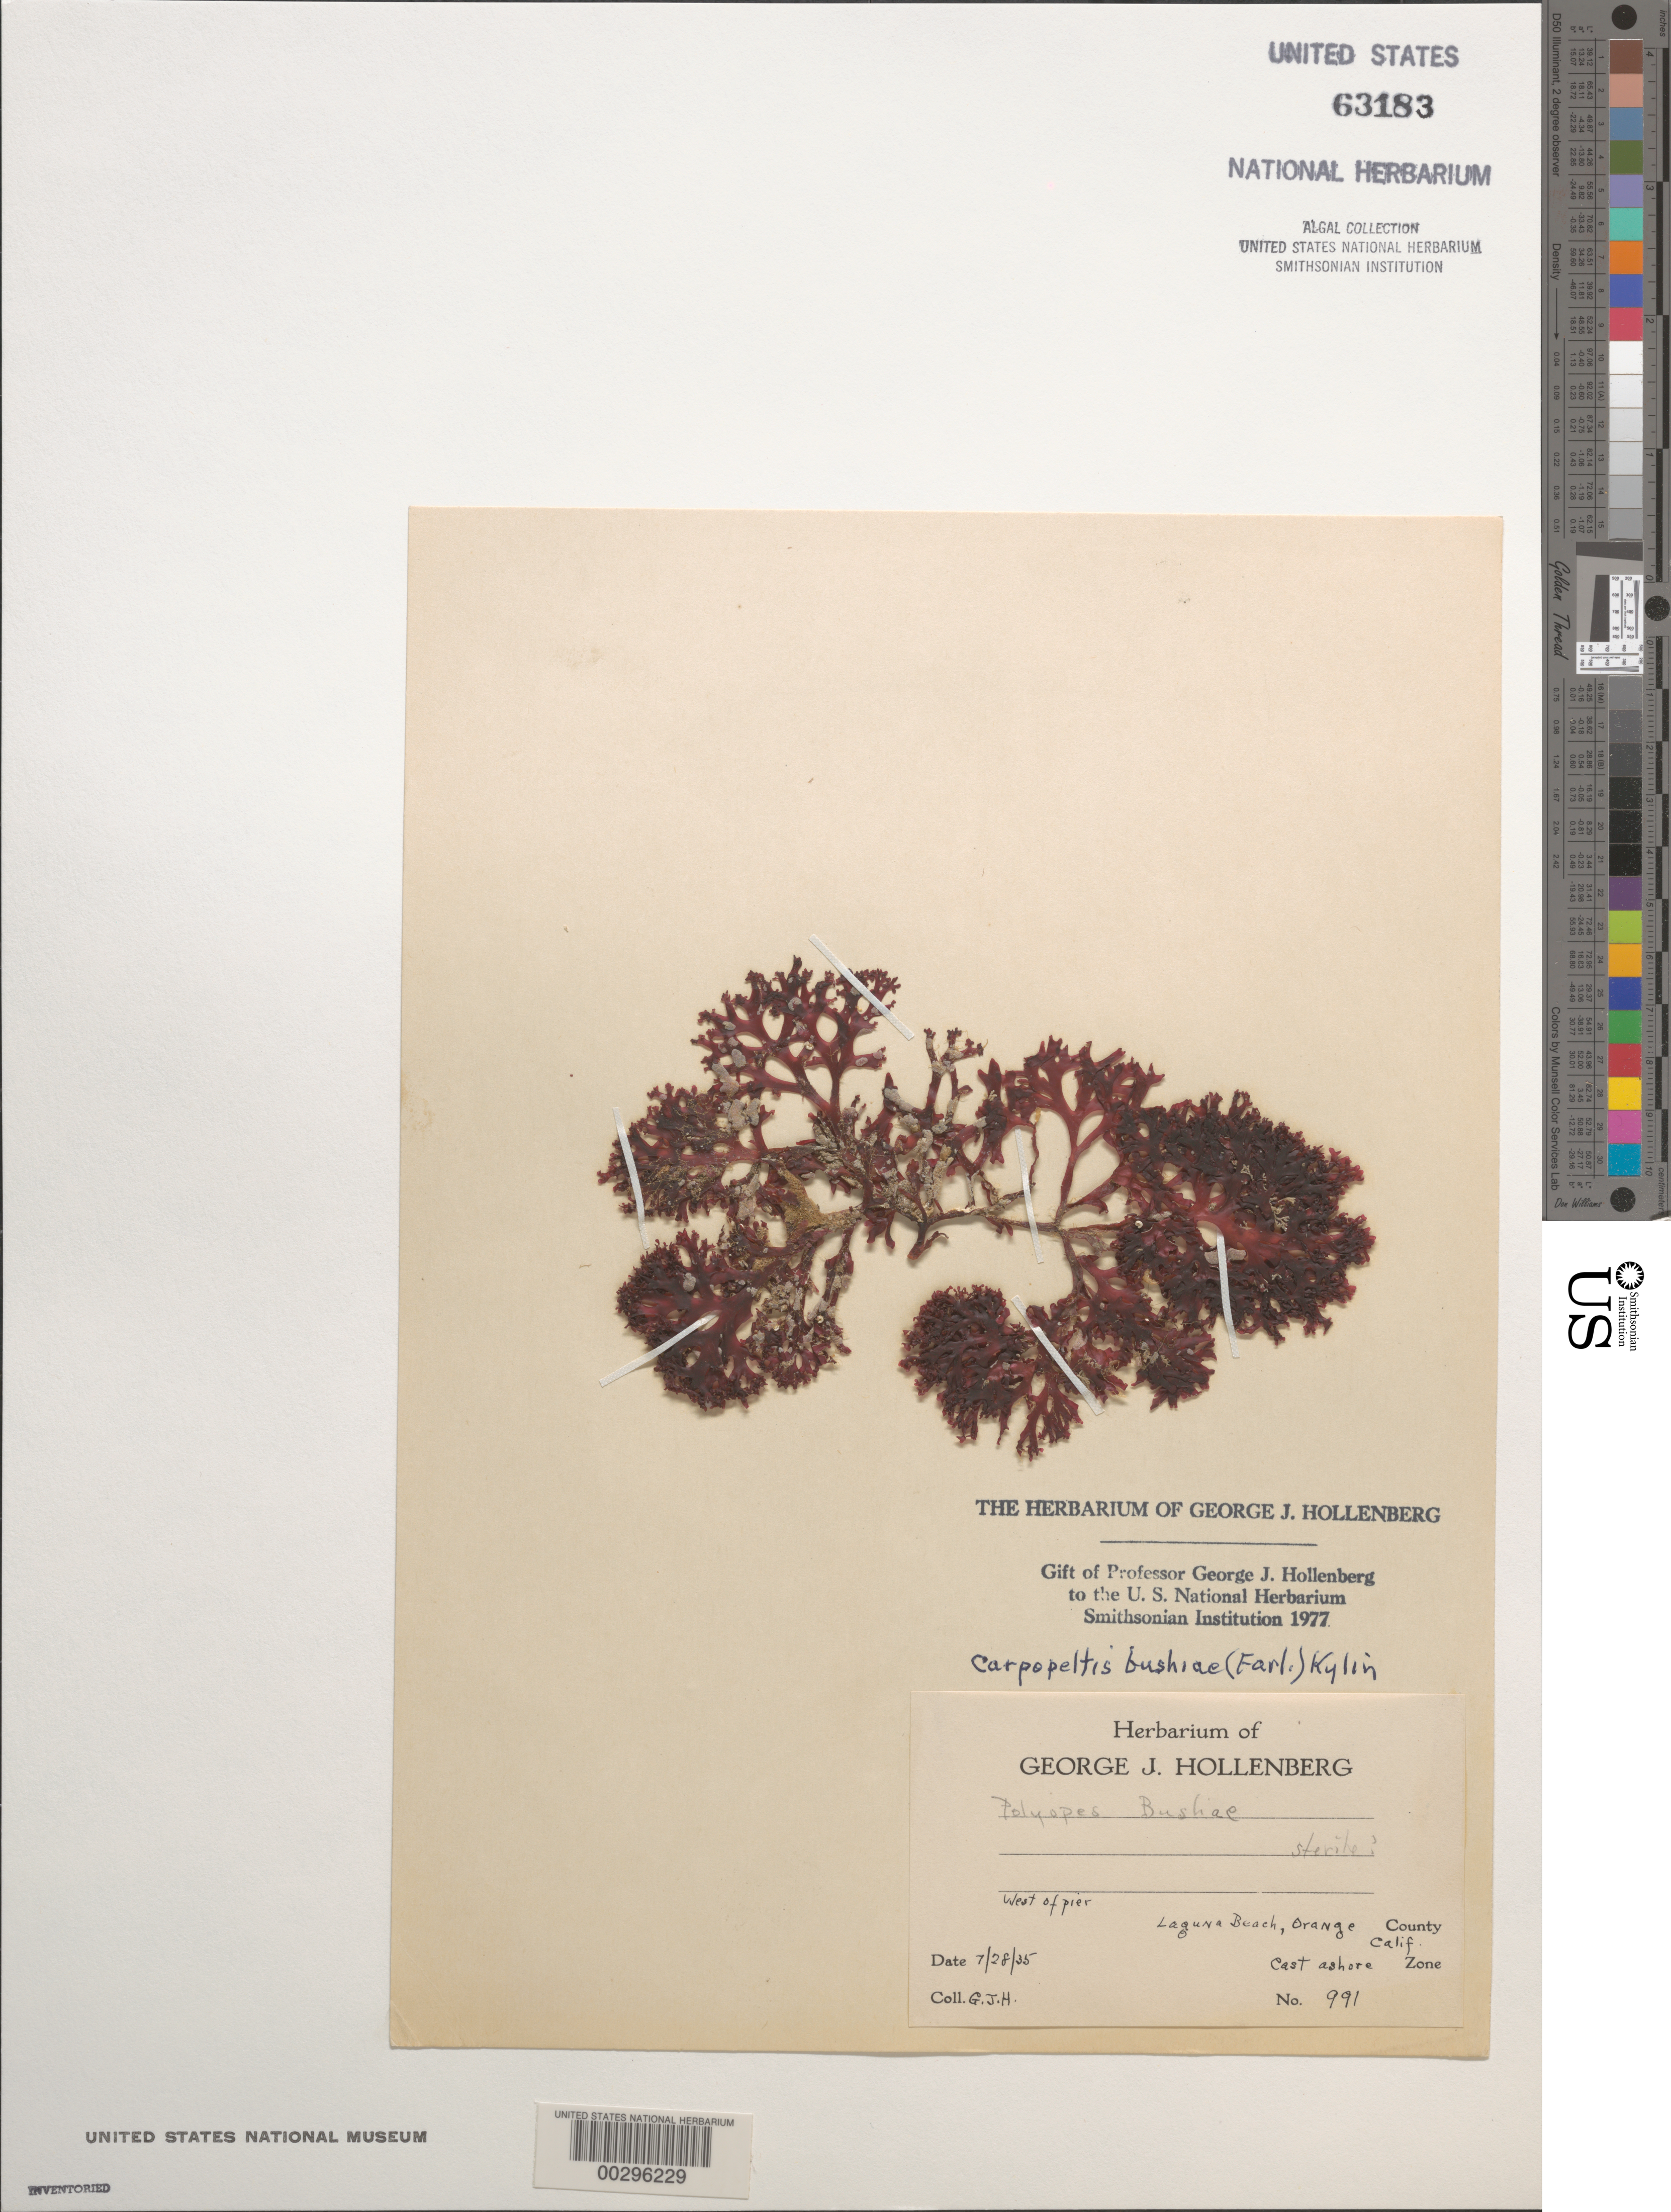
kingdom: Plantae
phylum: Rhodophyta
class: Florideophyceae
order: Halymeniales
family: Halymeniaceae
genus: Carpopeltis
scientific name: Carpopeltis bushiae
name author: (Farl.) Kylin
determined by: Hollenberg, George J.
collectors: G. Hollenberg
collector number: GJH 991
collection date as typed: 28 Jul 1935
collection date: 1935-07-28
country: United States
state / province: California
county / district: Orange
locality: Laguna Beach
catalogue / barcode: US 63183